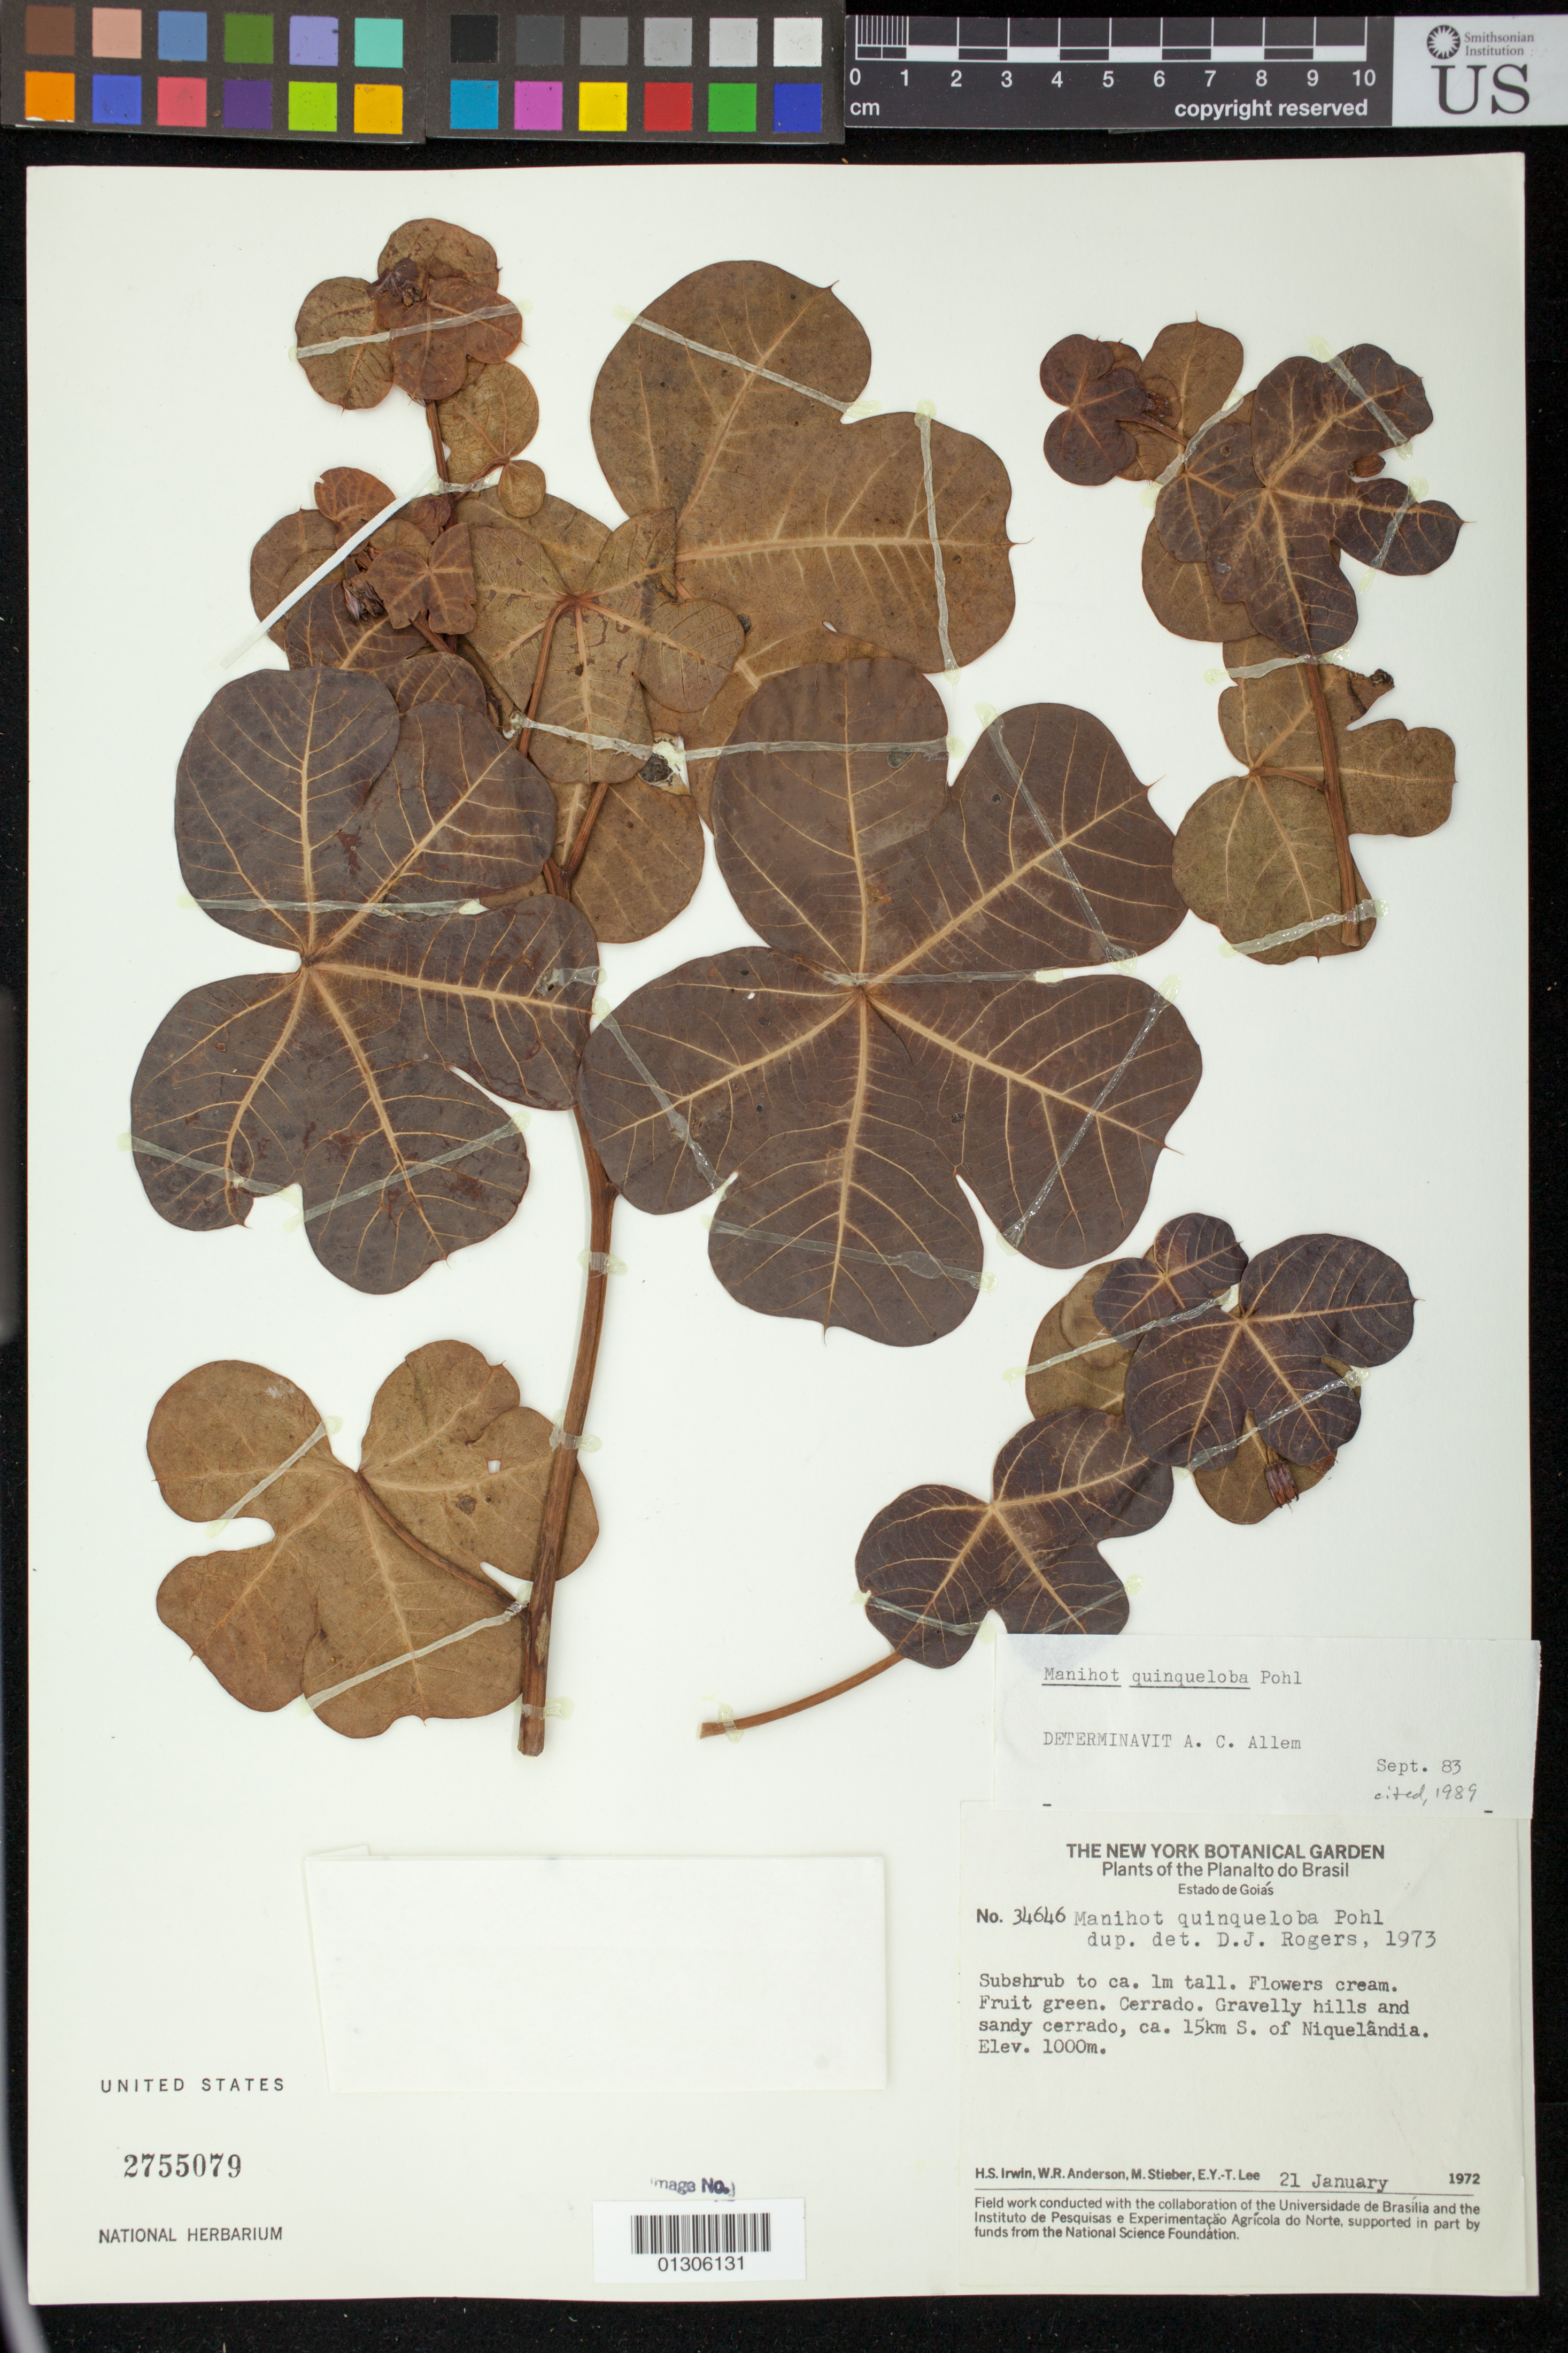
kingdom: Plantae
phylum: Tracheophyta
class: Magnoliopsida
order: Malpighiales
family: Euphorbiaceae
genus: Manihot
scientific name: Manihot quinqueloba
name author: Pohl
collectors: H. Irwin, W. Anderson, M. Stieber & E. Y. T. Lee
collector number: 34646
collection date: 1972-01-21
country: Brazil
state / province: Goias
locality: ca 15 km S of Niquelandia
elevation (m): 1000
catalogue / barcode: US 2755079